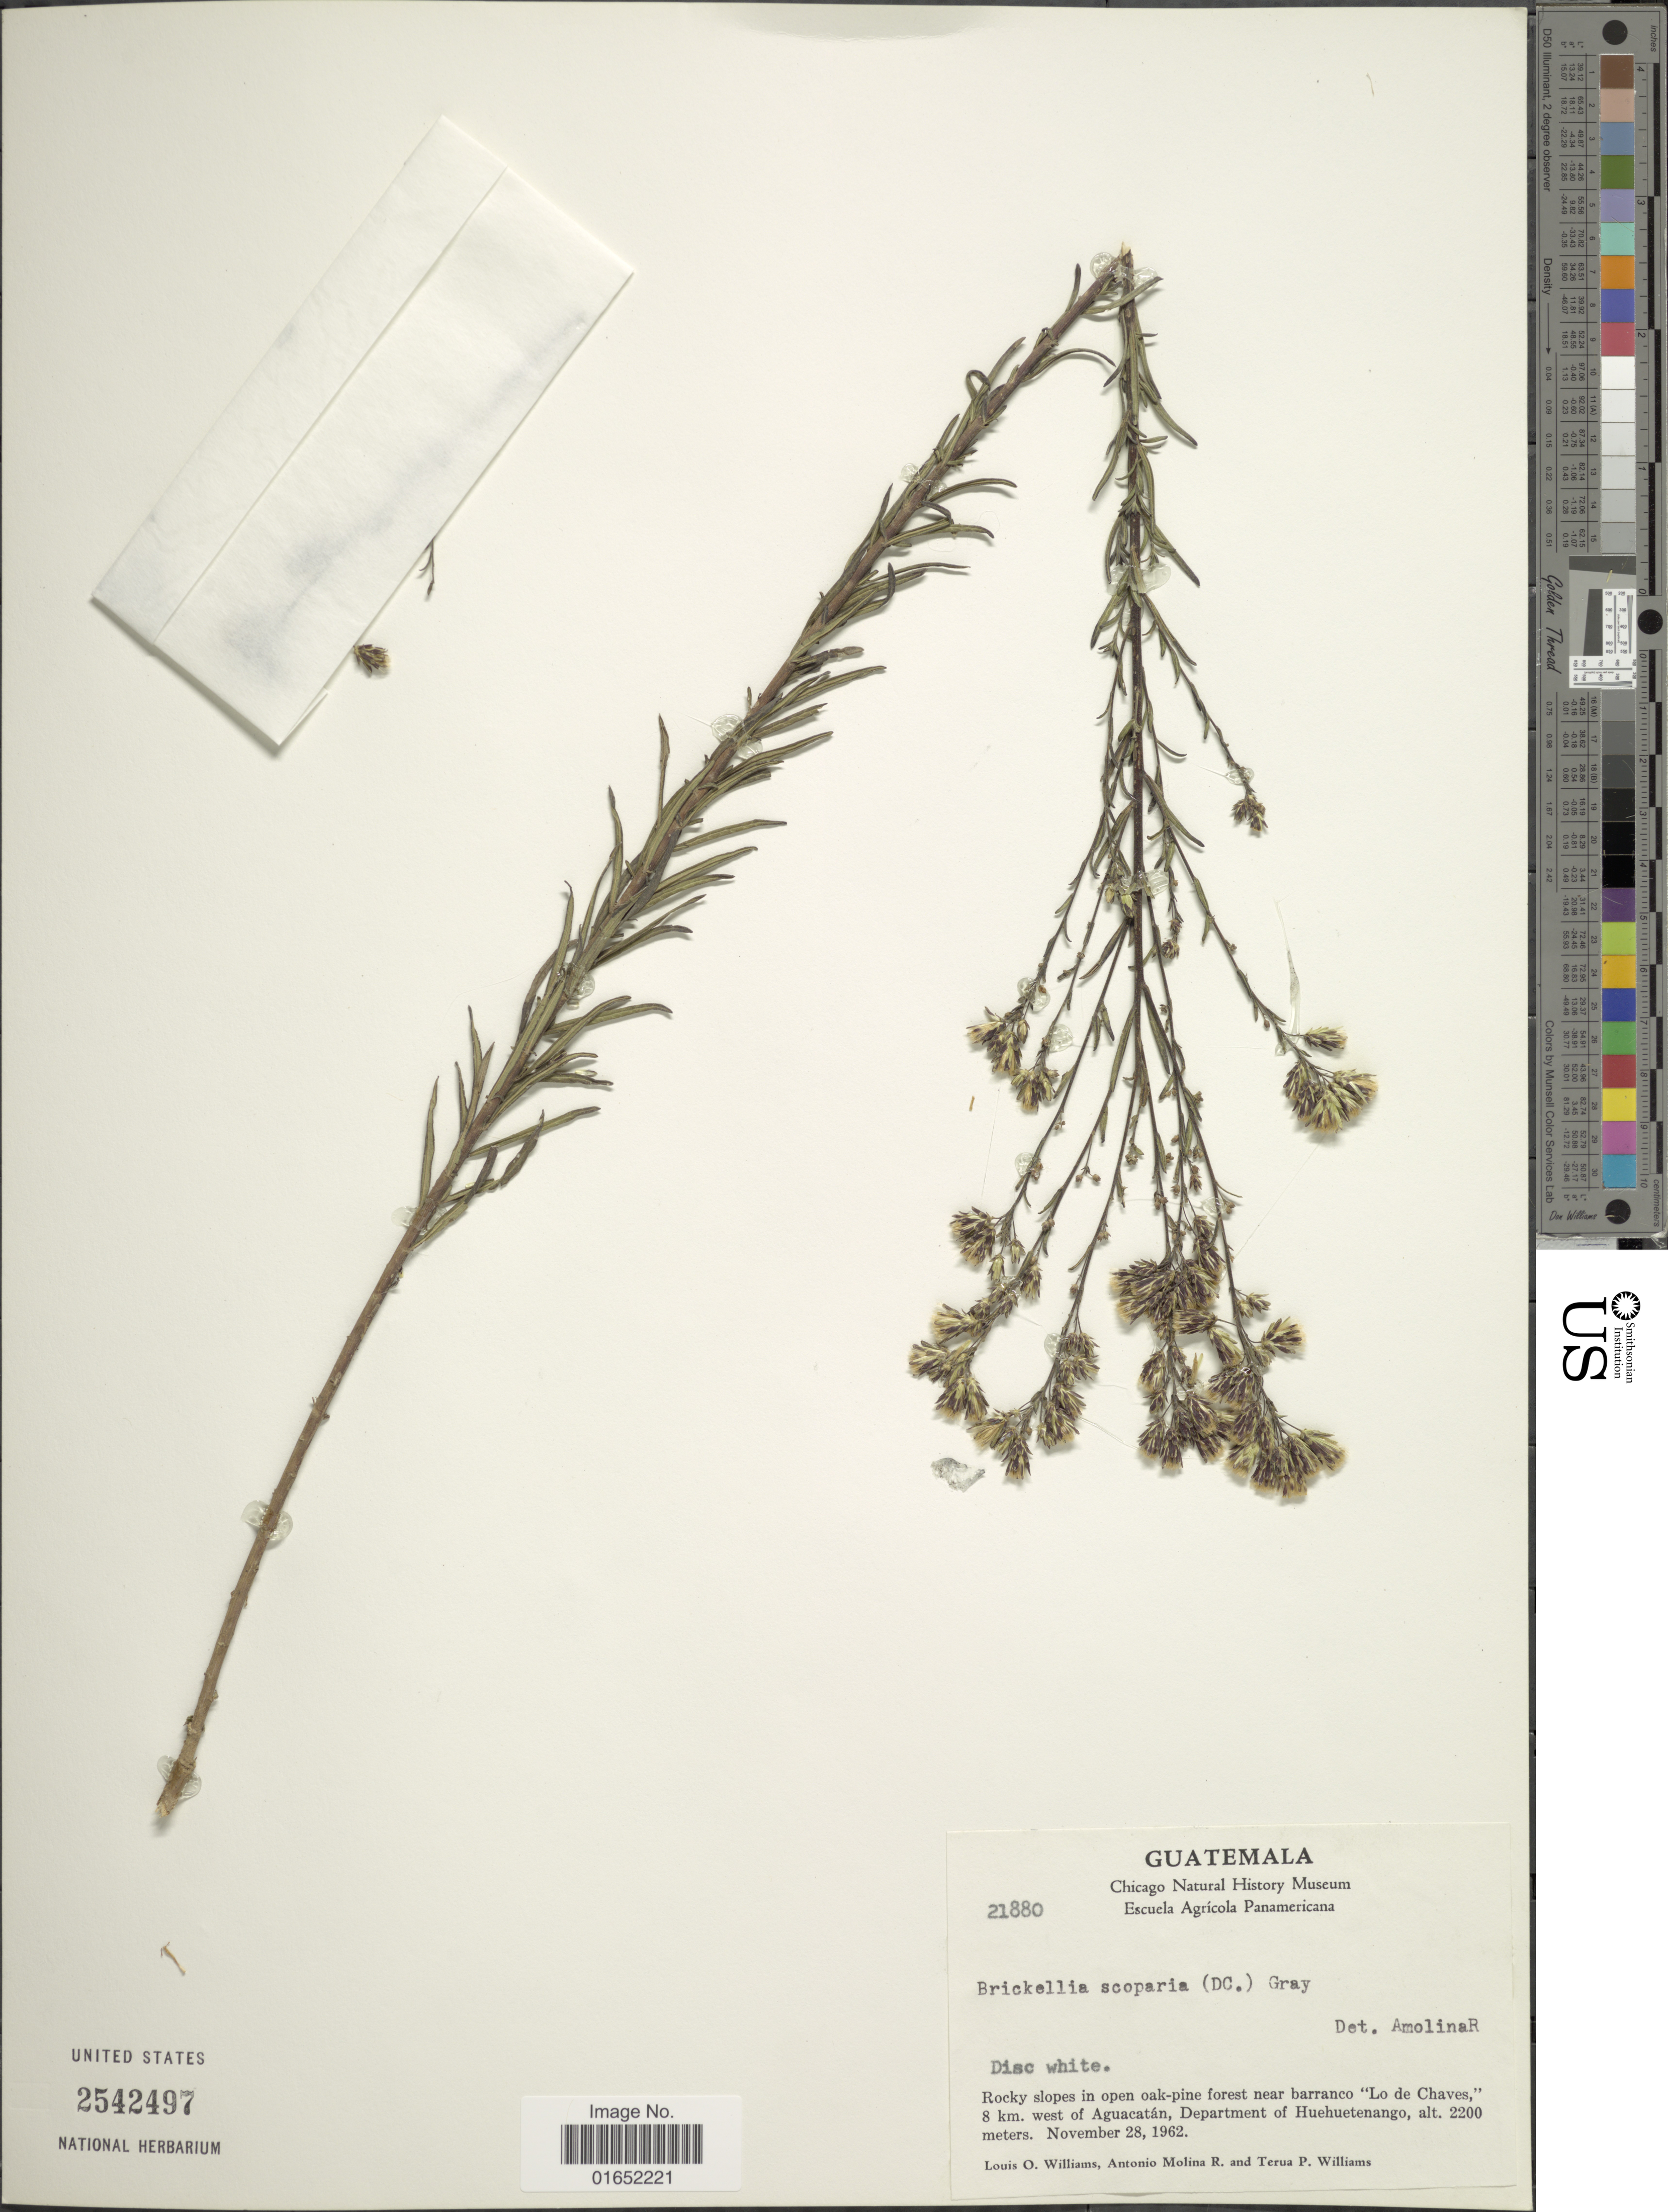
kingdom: Plantae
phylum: Tracheophyta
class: Magnoliopsida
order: Asterales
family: Asteraceae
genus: Brickellia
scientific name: Brickellia scoparia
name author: (DC.) A. Gray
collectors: L. O. Williams, A. Molina R. & T. P. Williams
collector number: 21880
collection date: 1962-11-28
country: Guatemala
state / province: Huehuetenango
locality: Rocky slopes in open oak-pine forest near barranco 'Lo de Chaves', 8 km west of Aguacatá, Department of Huehuetenango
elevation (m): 2200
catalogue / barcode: US 2542497